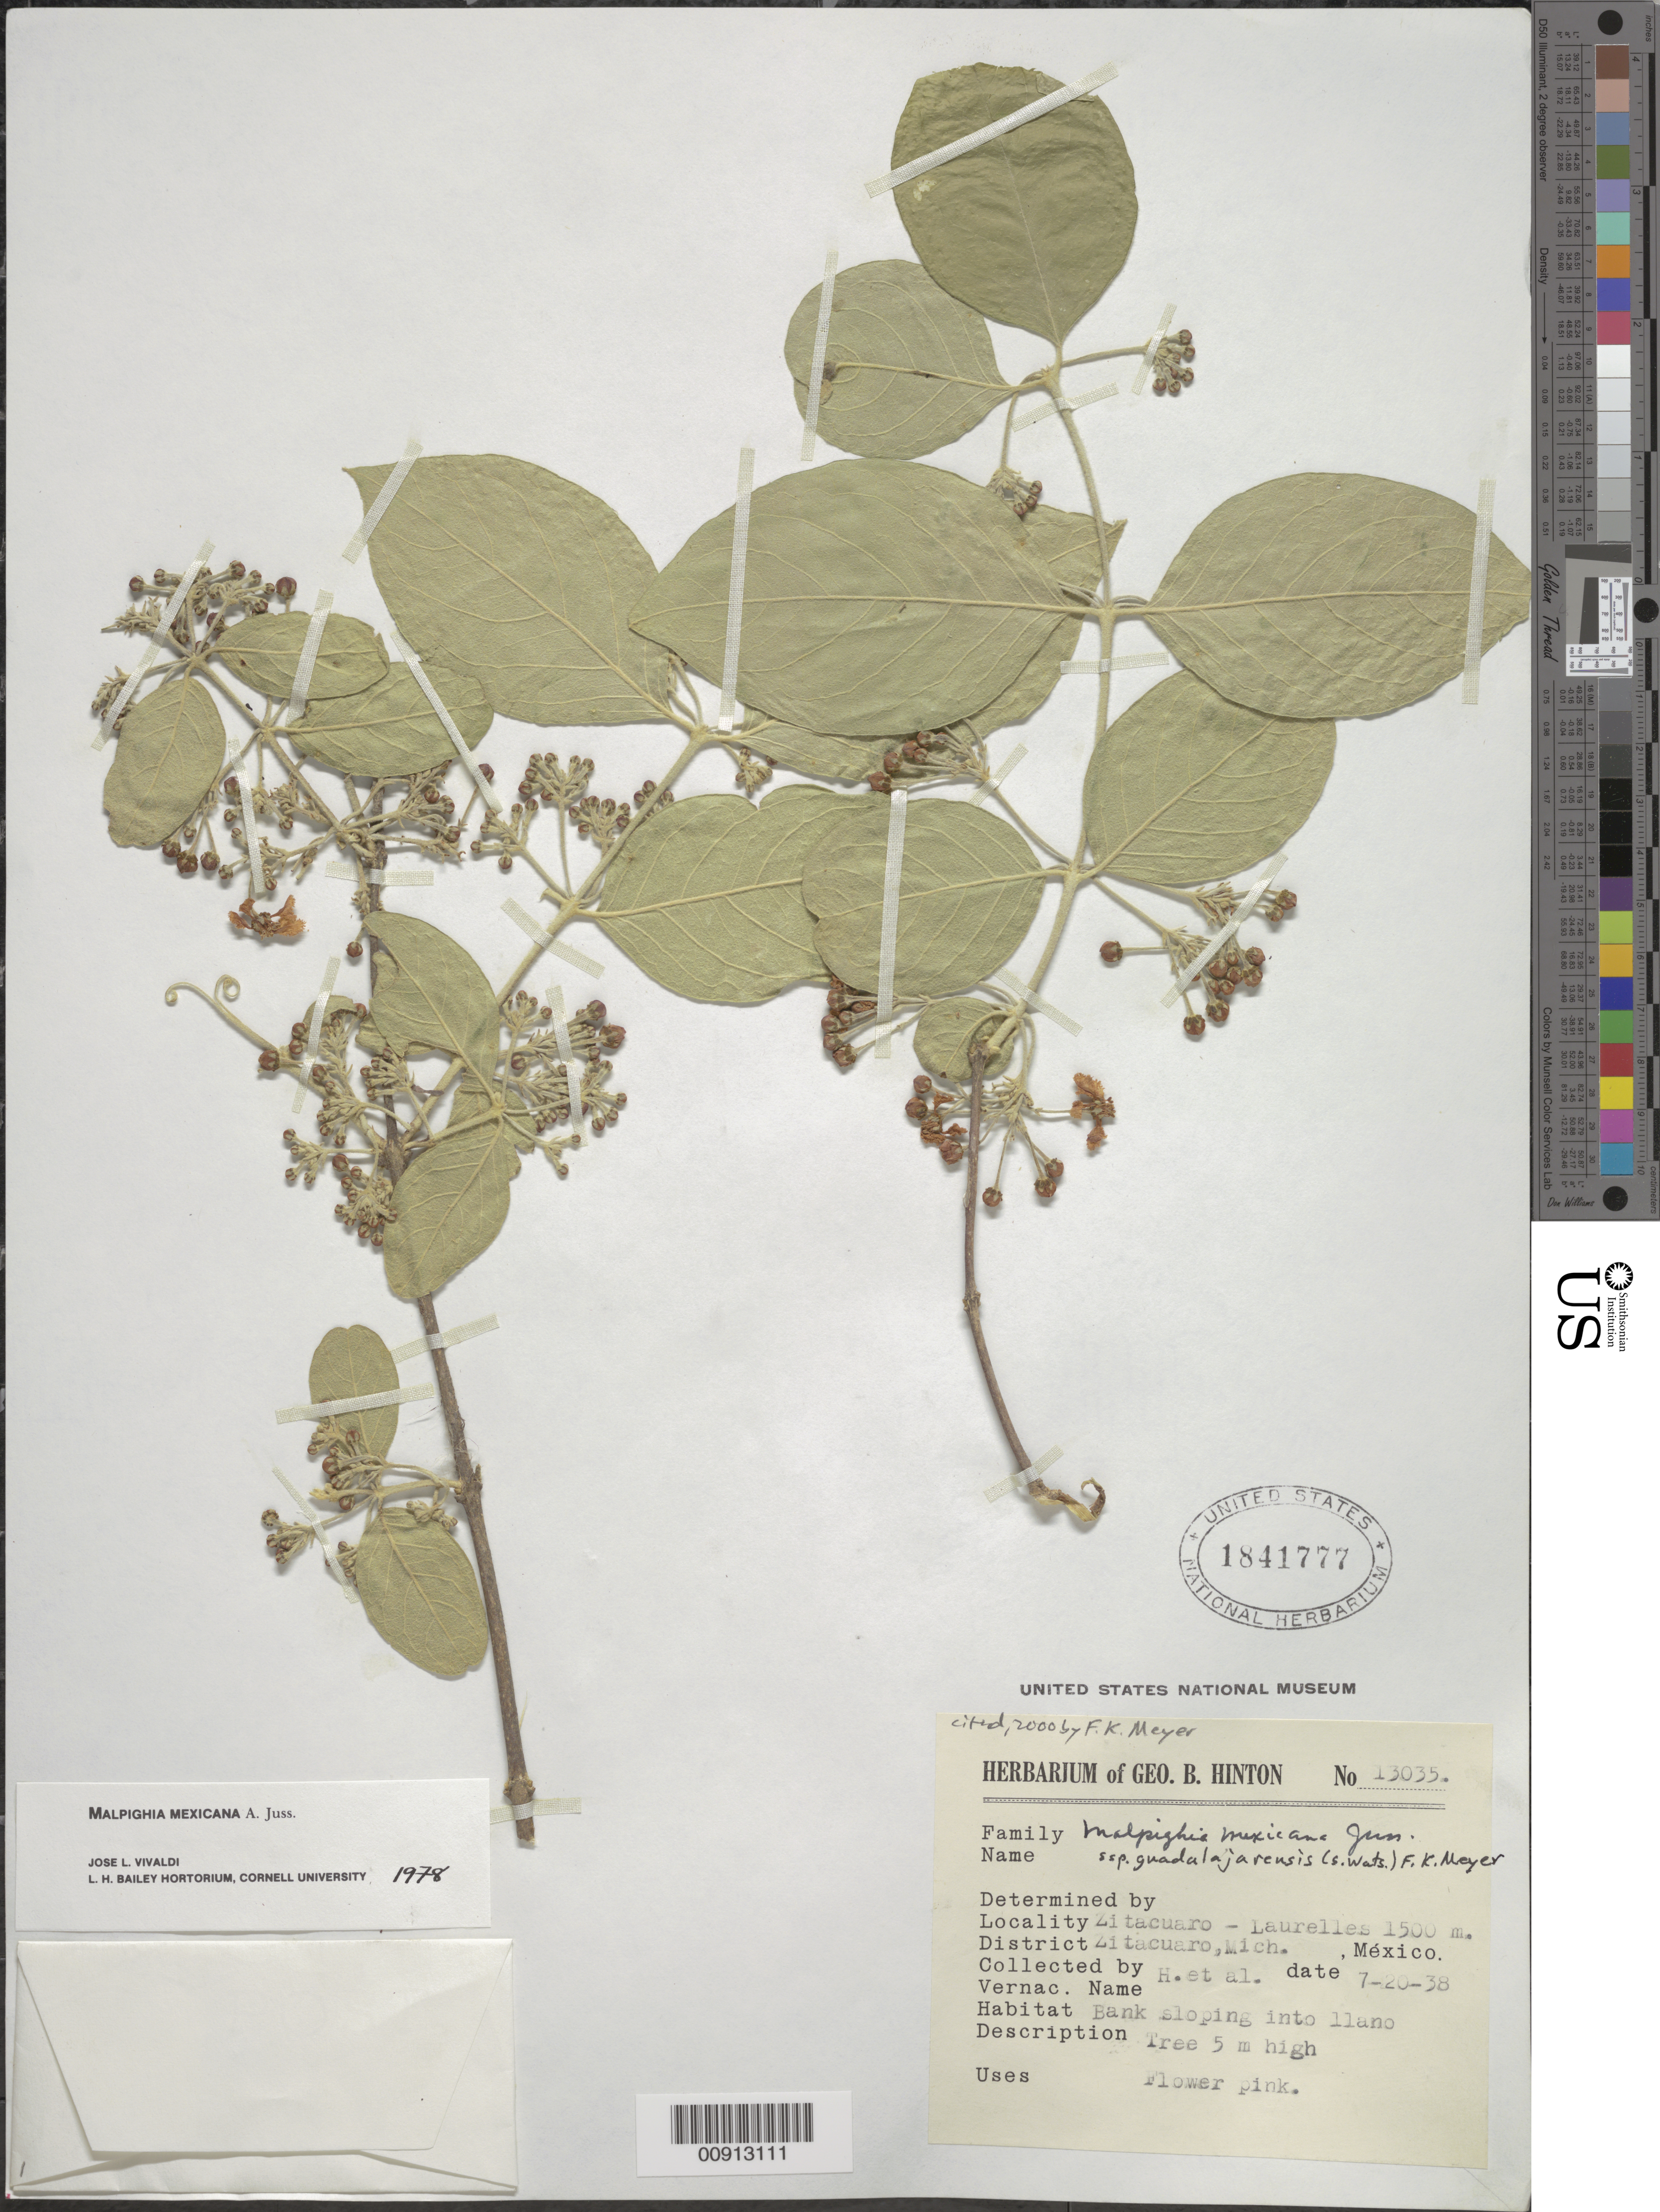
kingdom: Plantae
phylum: Tracheophyta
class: Magnoliopsida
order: Malpighiales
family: Malpighiaceae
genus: Malpighia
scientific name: Malpighia mexicana subsp. guadalajarensis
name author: (S. Watson) F.K. Mey.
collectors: G. B. Hinton & et al.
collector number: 13035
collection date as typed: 20 Jul 1938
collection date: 1938-07-20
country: Mexico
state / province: Michoacán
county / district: Zitácuaro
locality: Zitácuaro - Laurelles, District Zitácuaro, Michoacán.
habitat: Bank sloping into llano.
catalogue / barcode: US 1841777